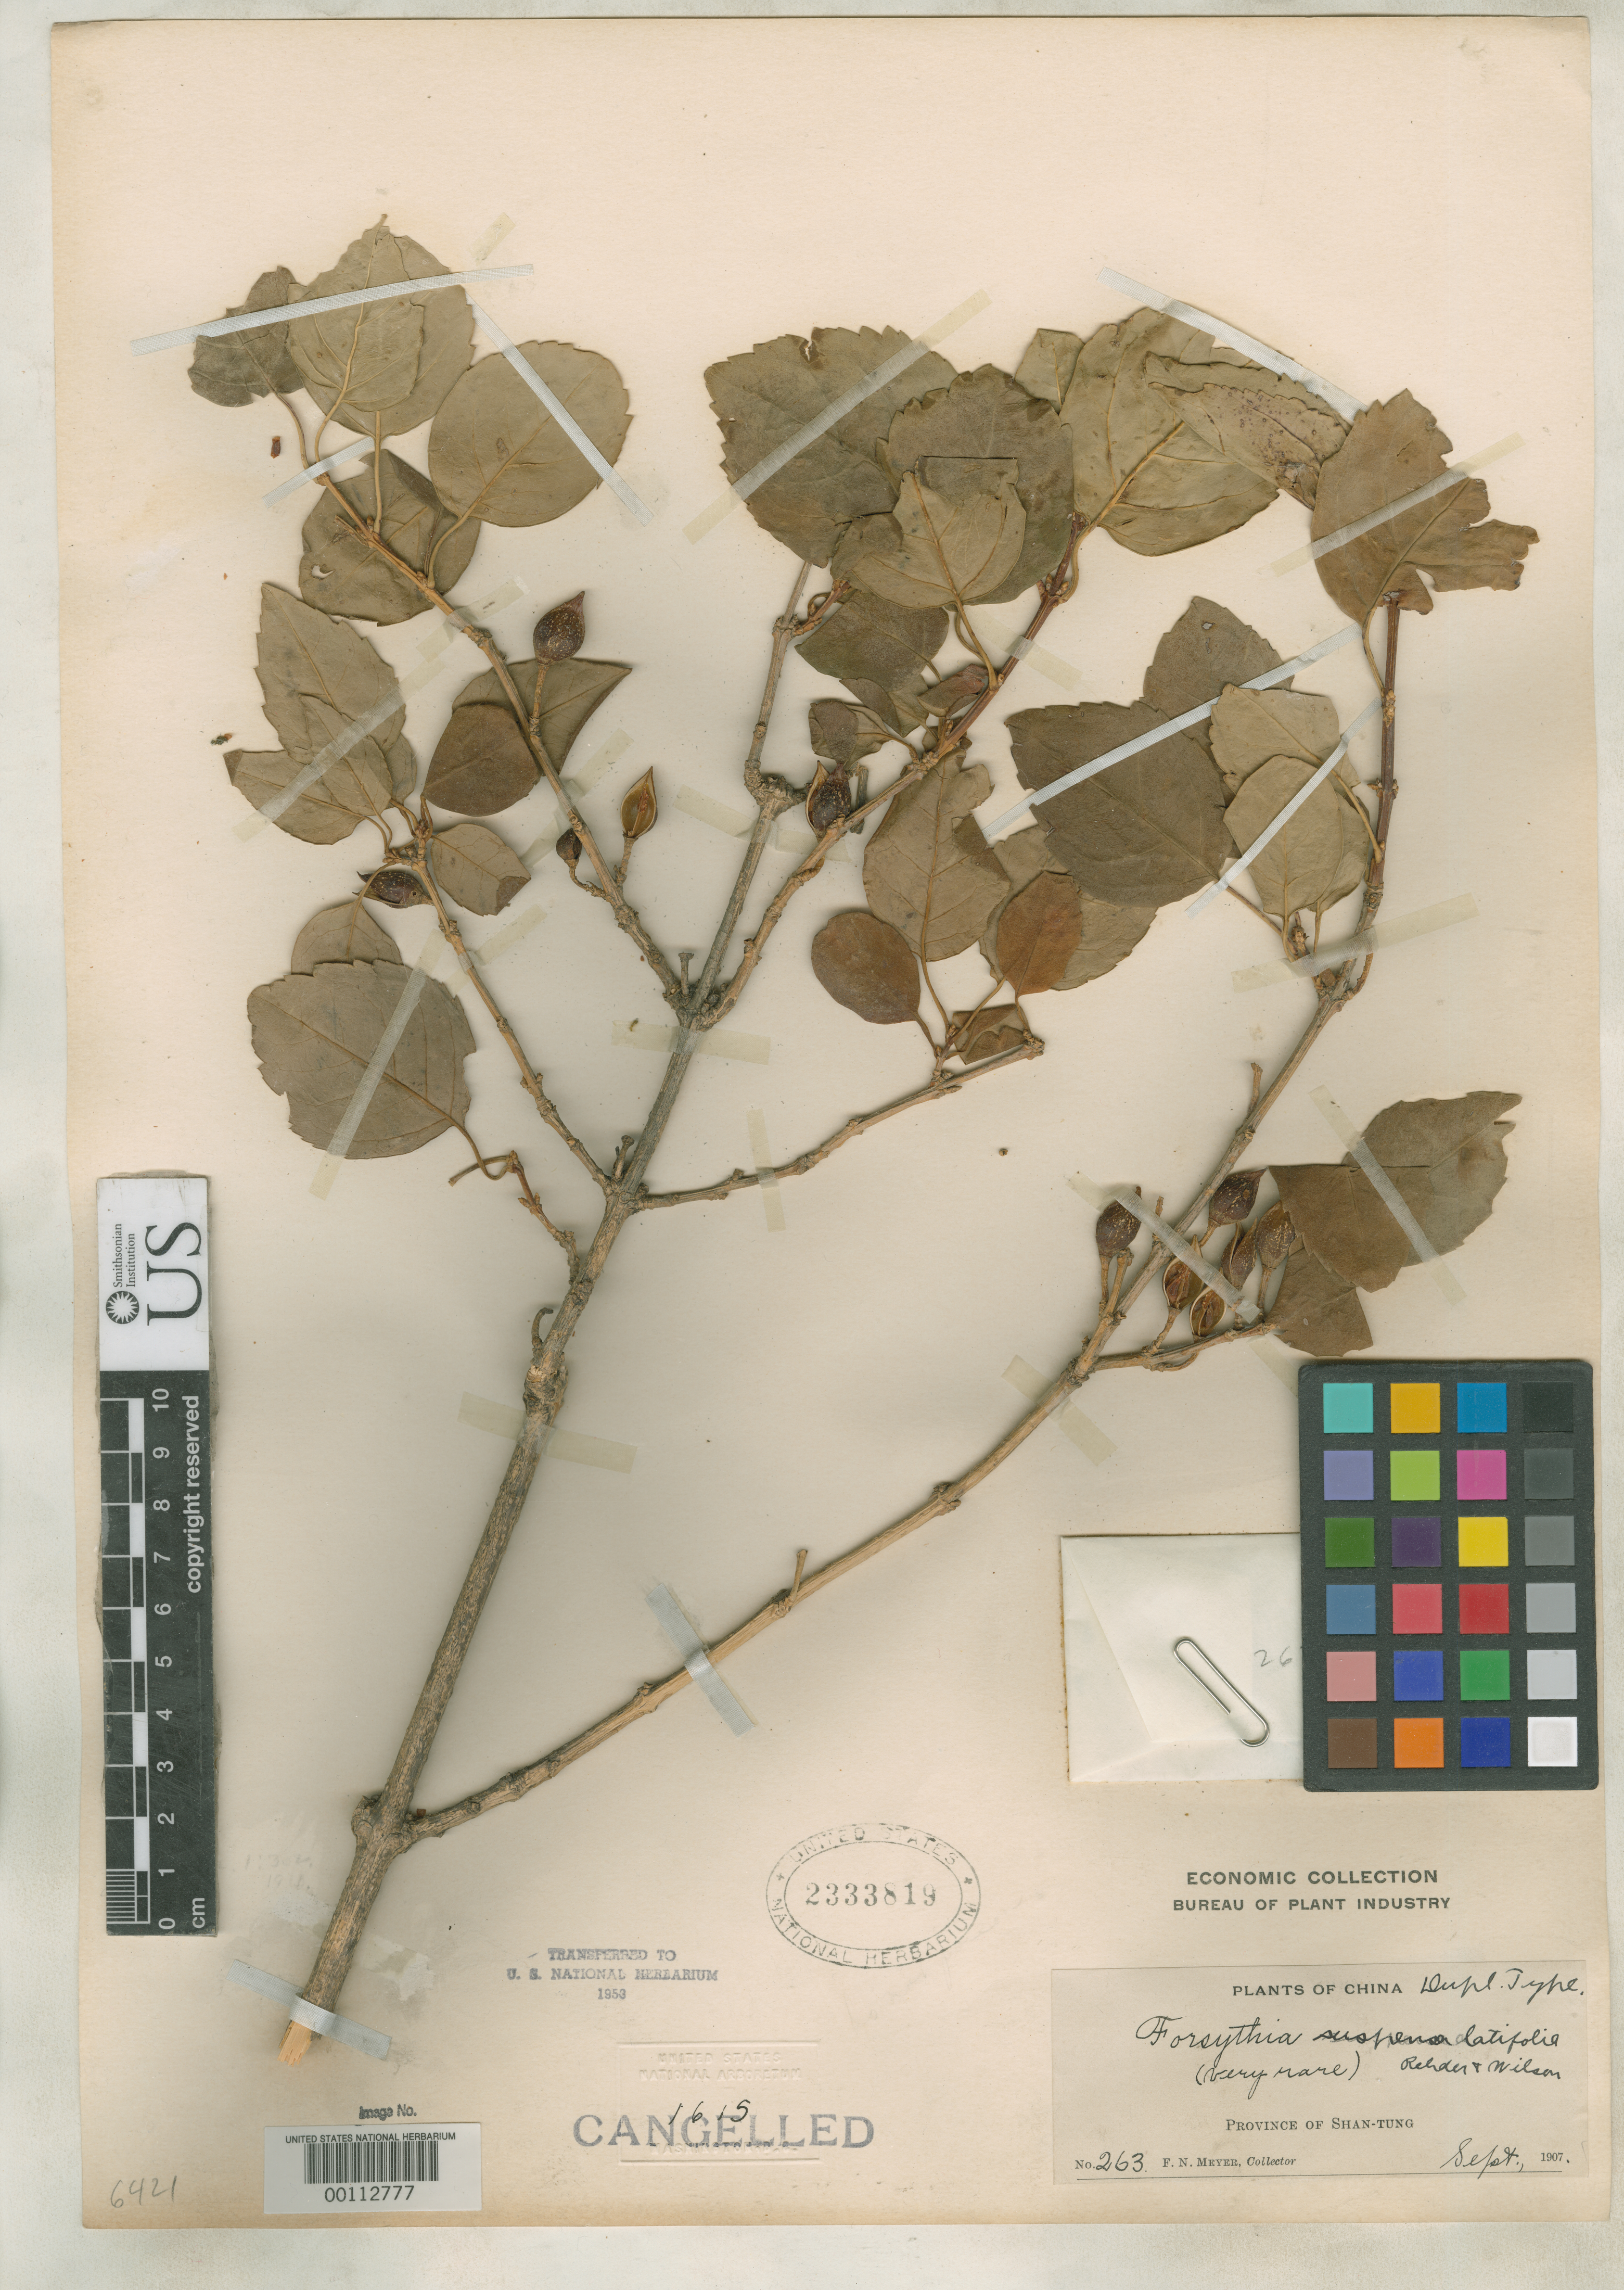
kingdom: Plantae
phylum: Tracheophyta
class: Magnoliopsida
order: Lamiales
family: Oleaceae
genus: Forsythia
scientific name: Forsythia suspensa var. latifolia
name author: Rehder in Sarg.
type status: Isotype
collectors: F. N. Meyer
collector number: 263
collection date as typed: Sep 1907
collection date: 1907-09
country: China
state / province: Shandong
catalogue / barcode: US 2333819